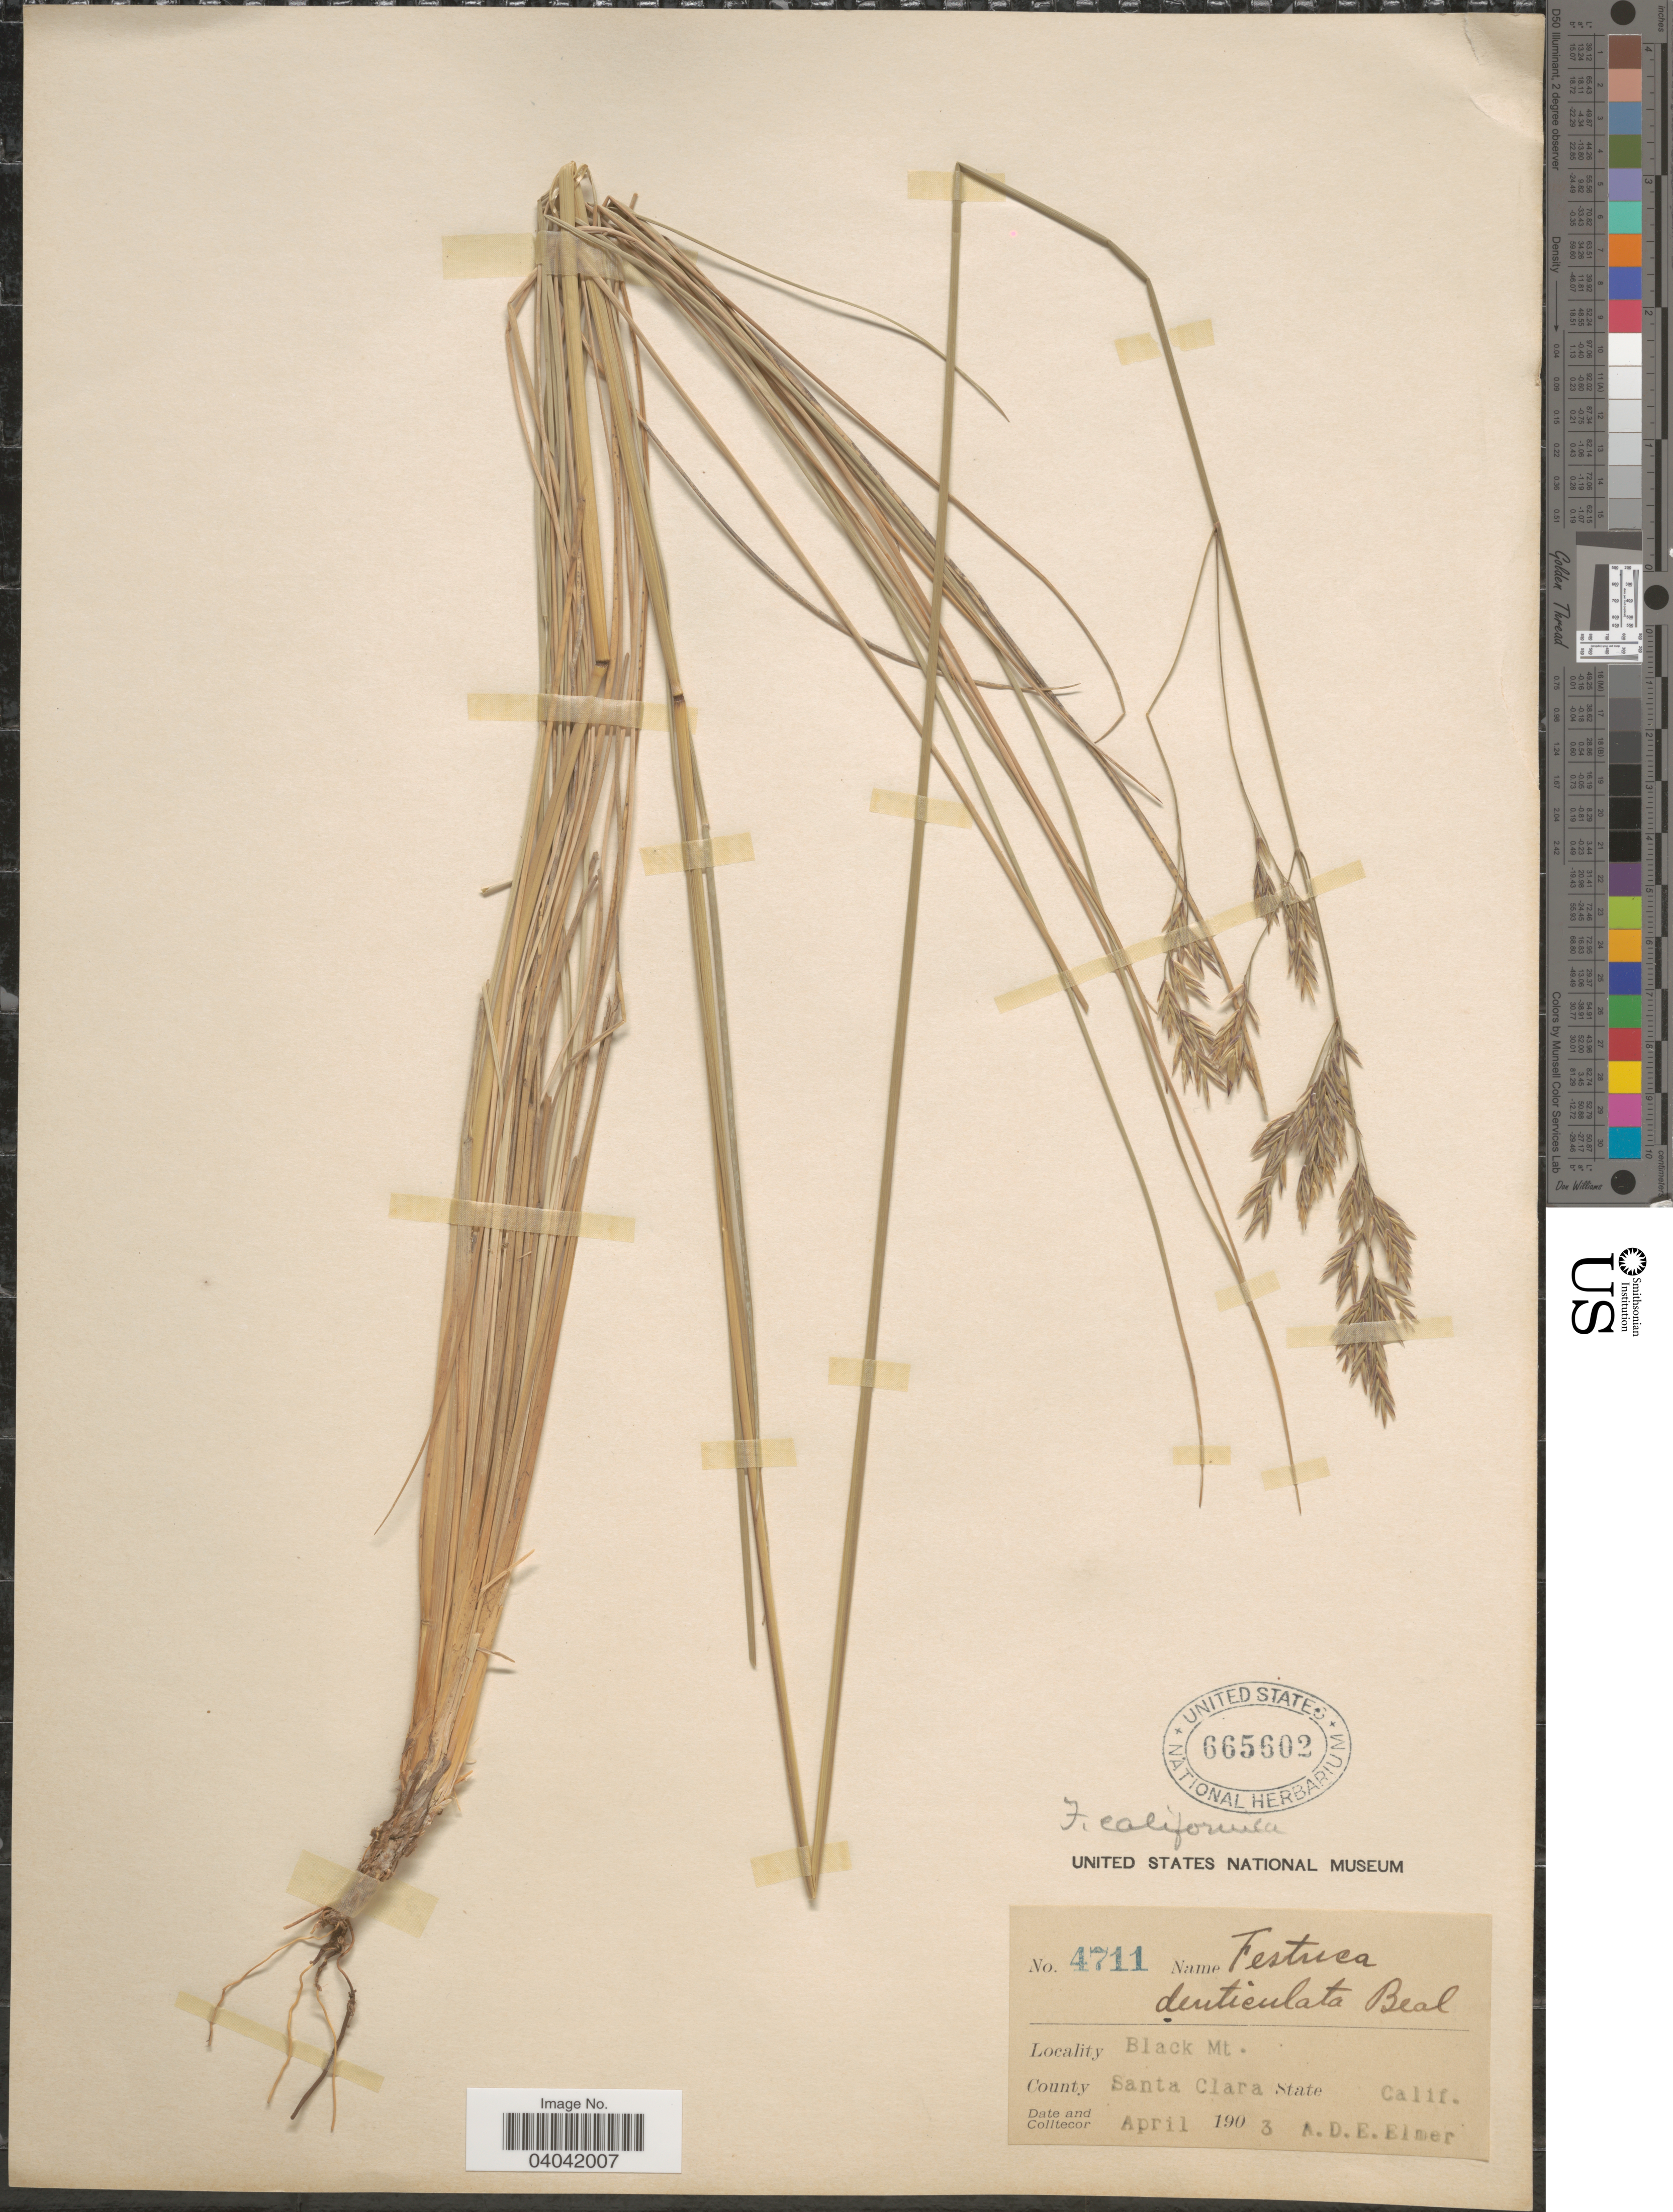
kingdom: Plantae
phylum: Tracheophyta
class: Liliopsida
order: Poales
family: Poaceae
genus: Festuca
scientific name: Festuca californica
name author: Vasey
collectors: A. D. E. Elmer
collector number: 4711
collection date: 1903-04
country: United States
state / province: California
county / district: Santa Clara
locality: Black Mt. County Santa Clara.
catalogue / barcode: US 665602